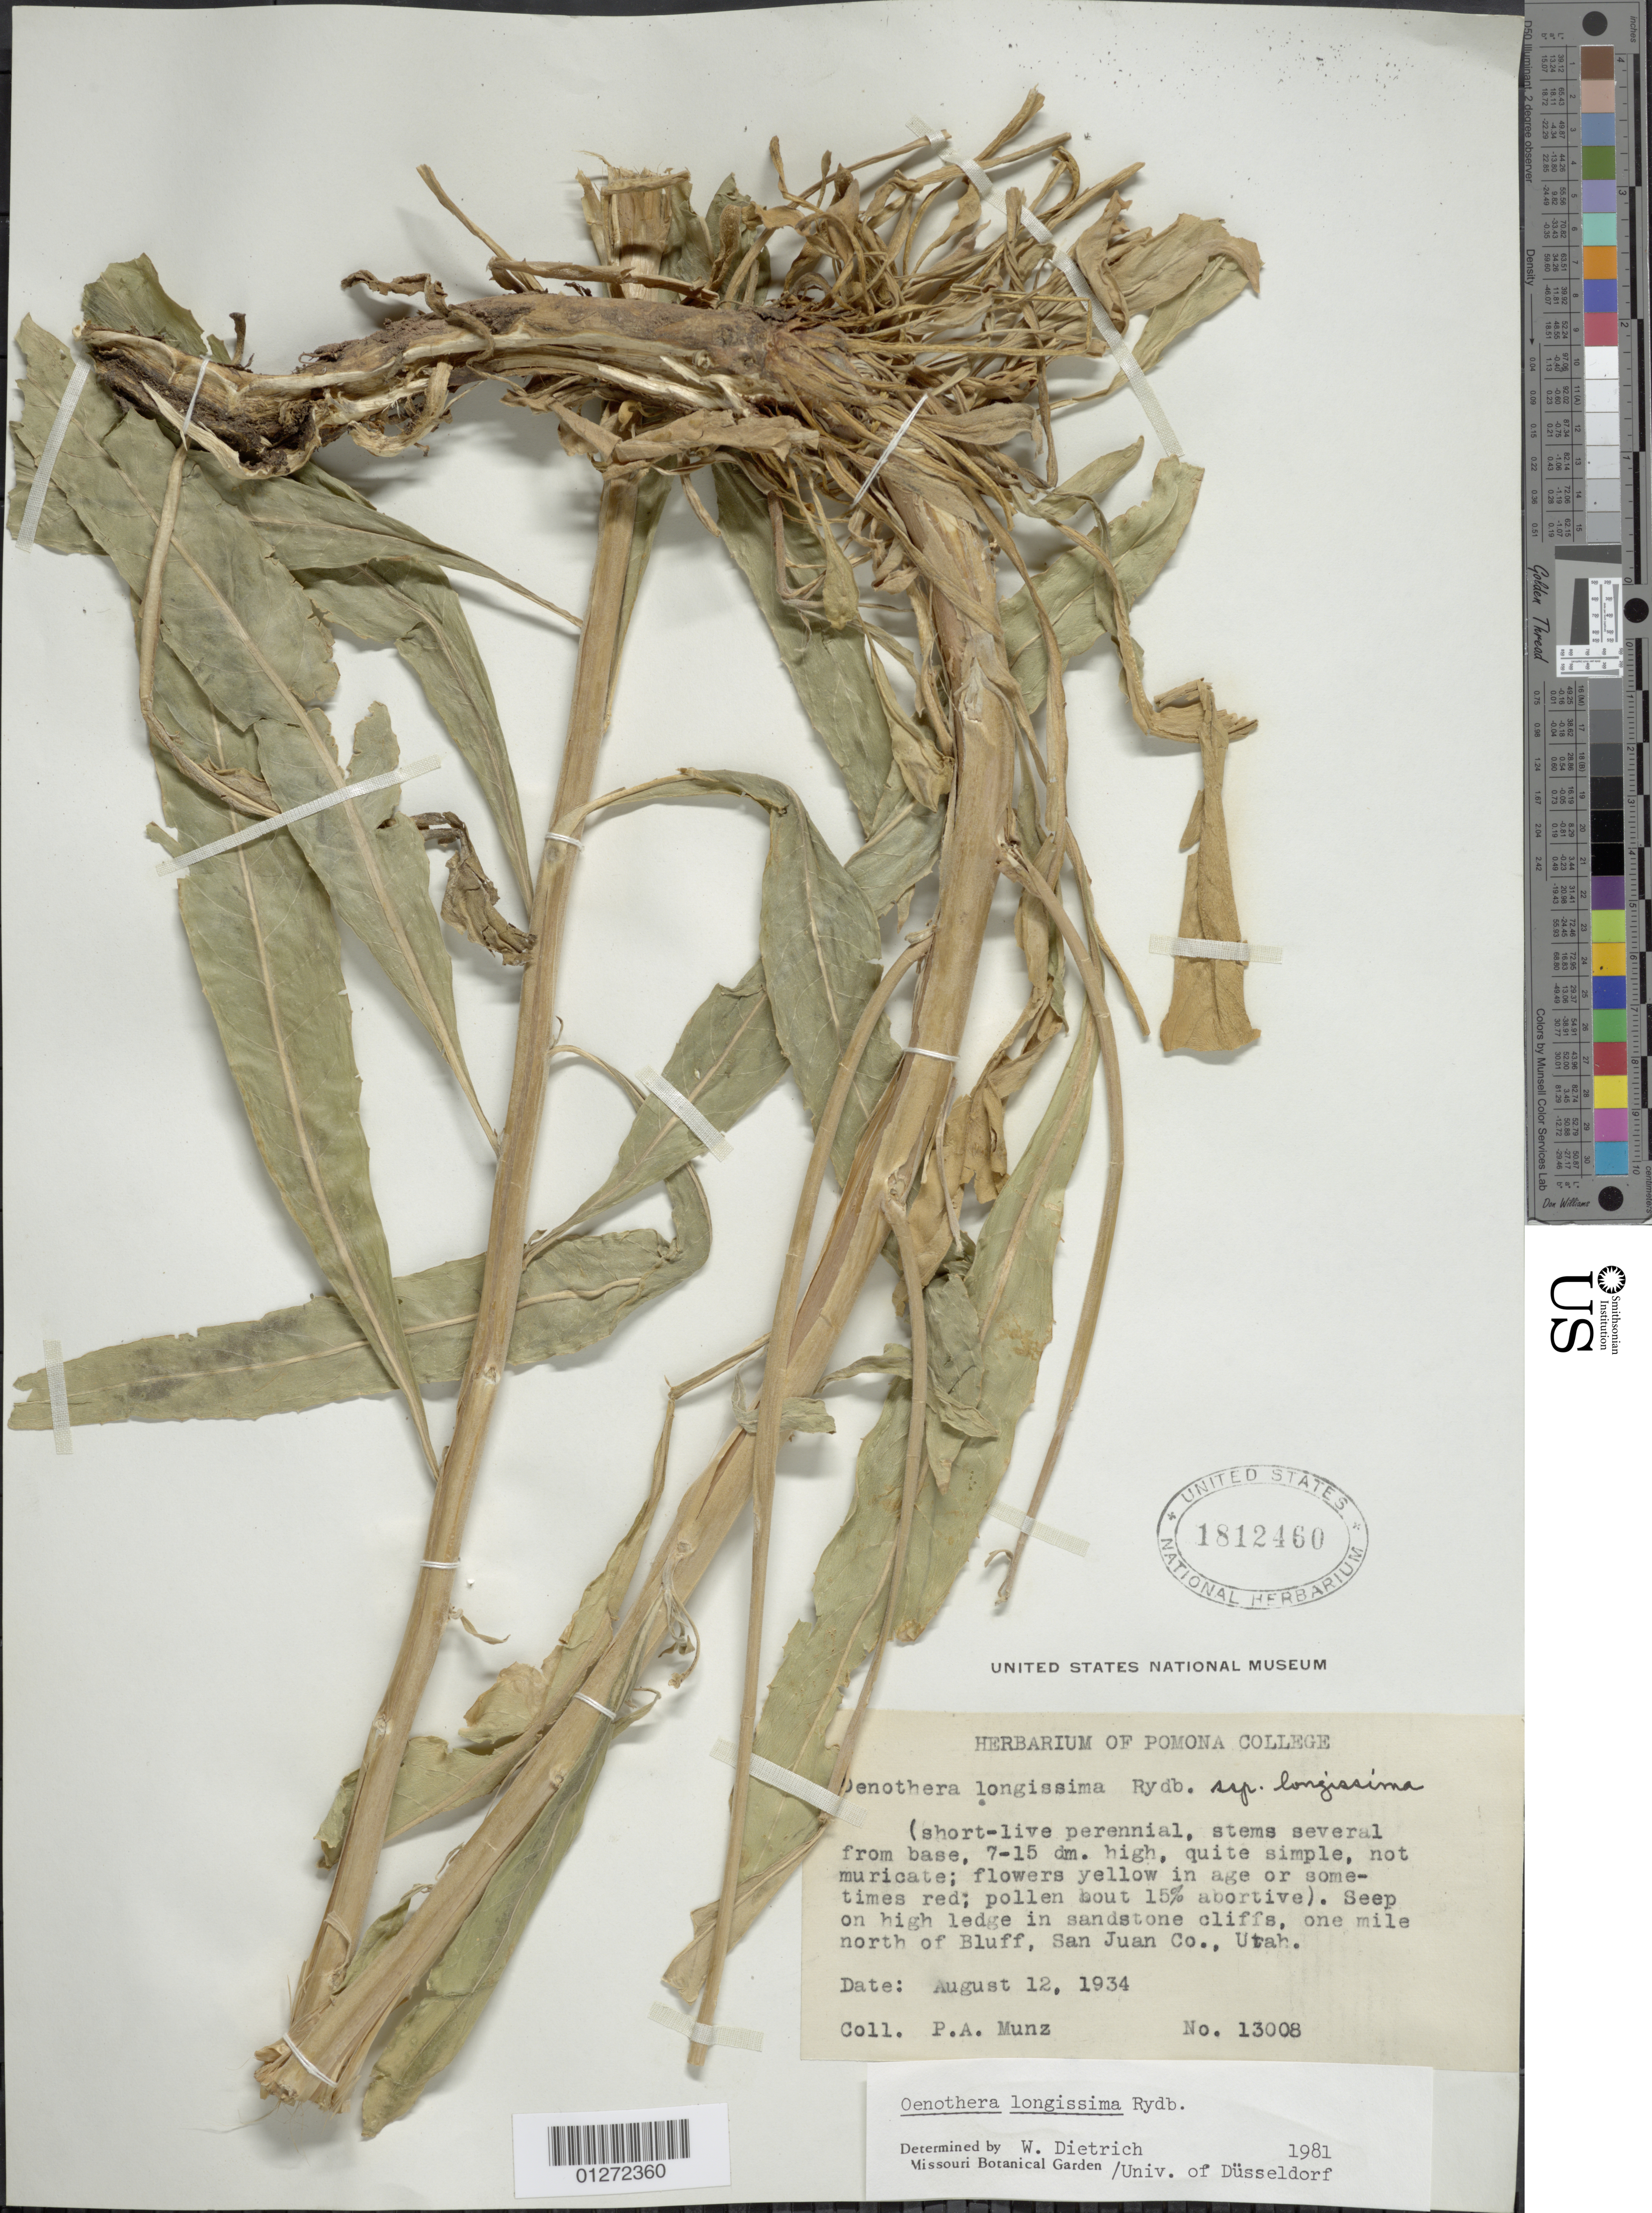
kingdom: Plantae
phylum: Tracheophyta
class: Magnoliopsida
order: Myrtales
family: Onagraceae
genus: Oenothera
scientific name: Oenothera longissima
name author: Rydb.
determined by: Dietrich, W.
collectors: P. A. Munz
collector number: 13008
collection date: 1934-08-12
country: United States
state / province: Utah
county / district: San Juan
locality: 1 mi N of Bluff.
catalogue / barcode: US 1812460